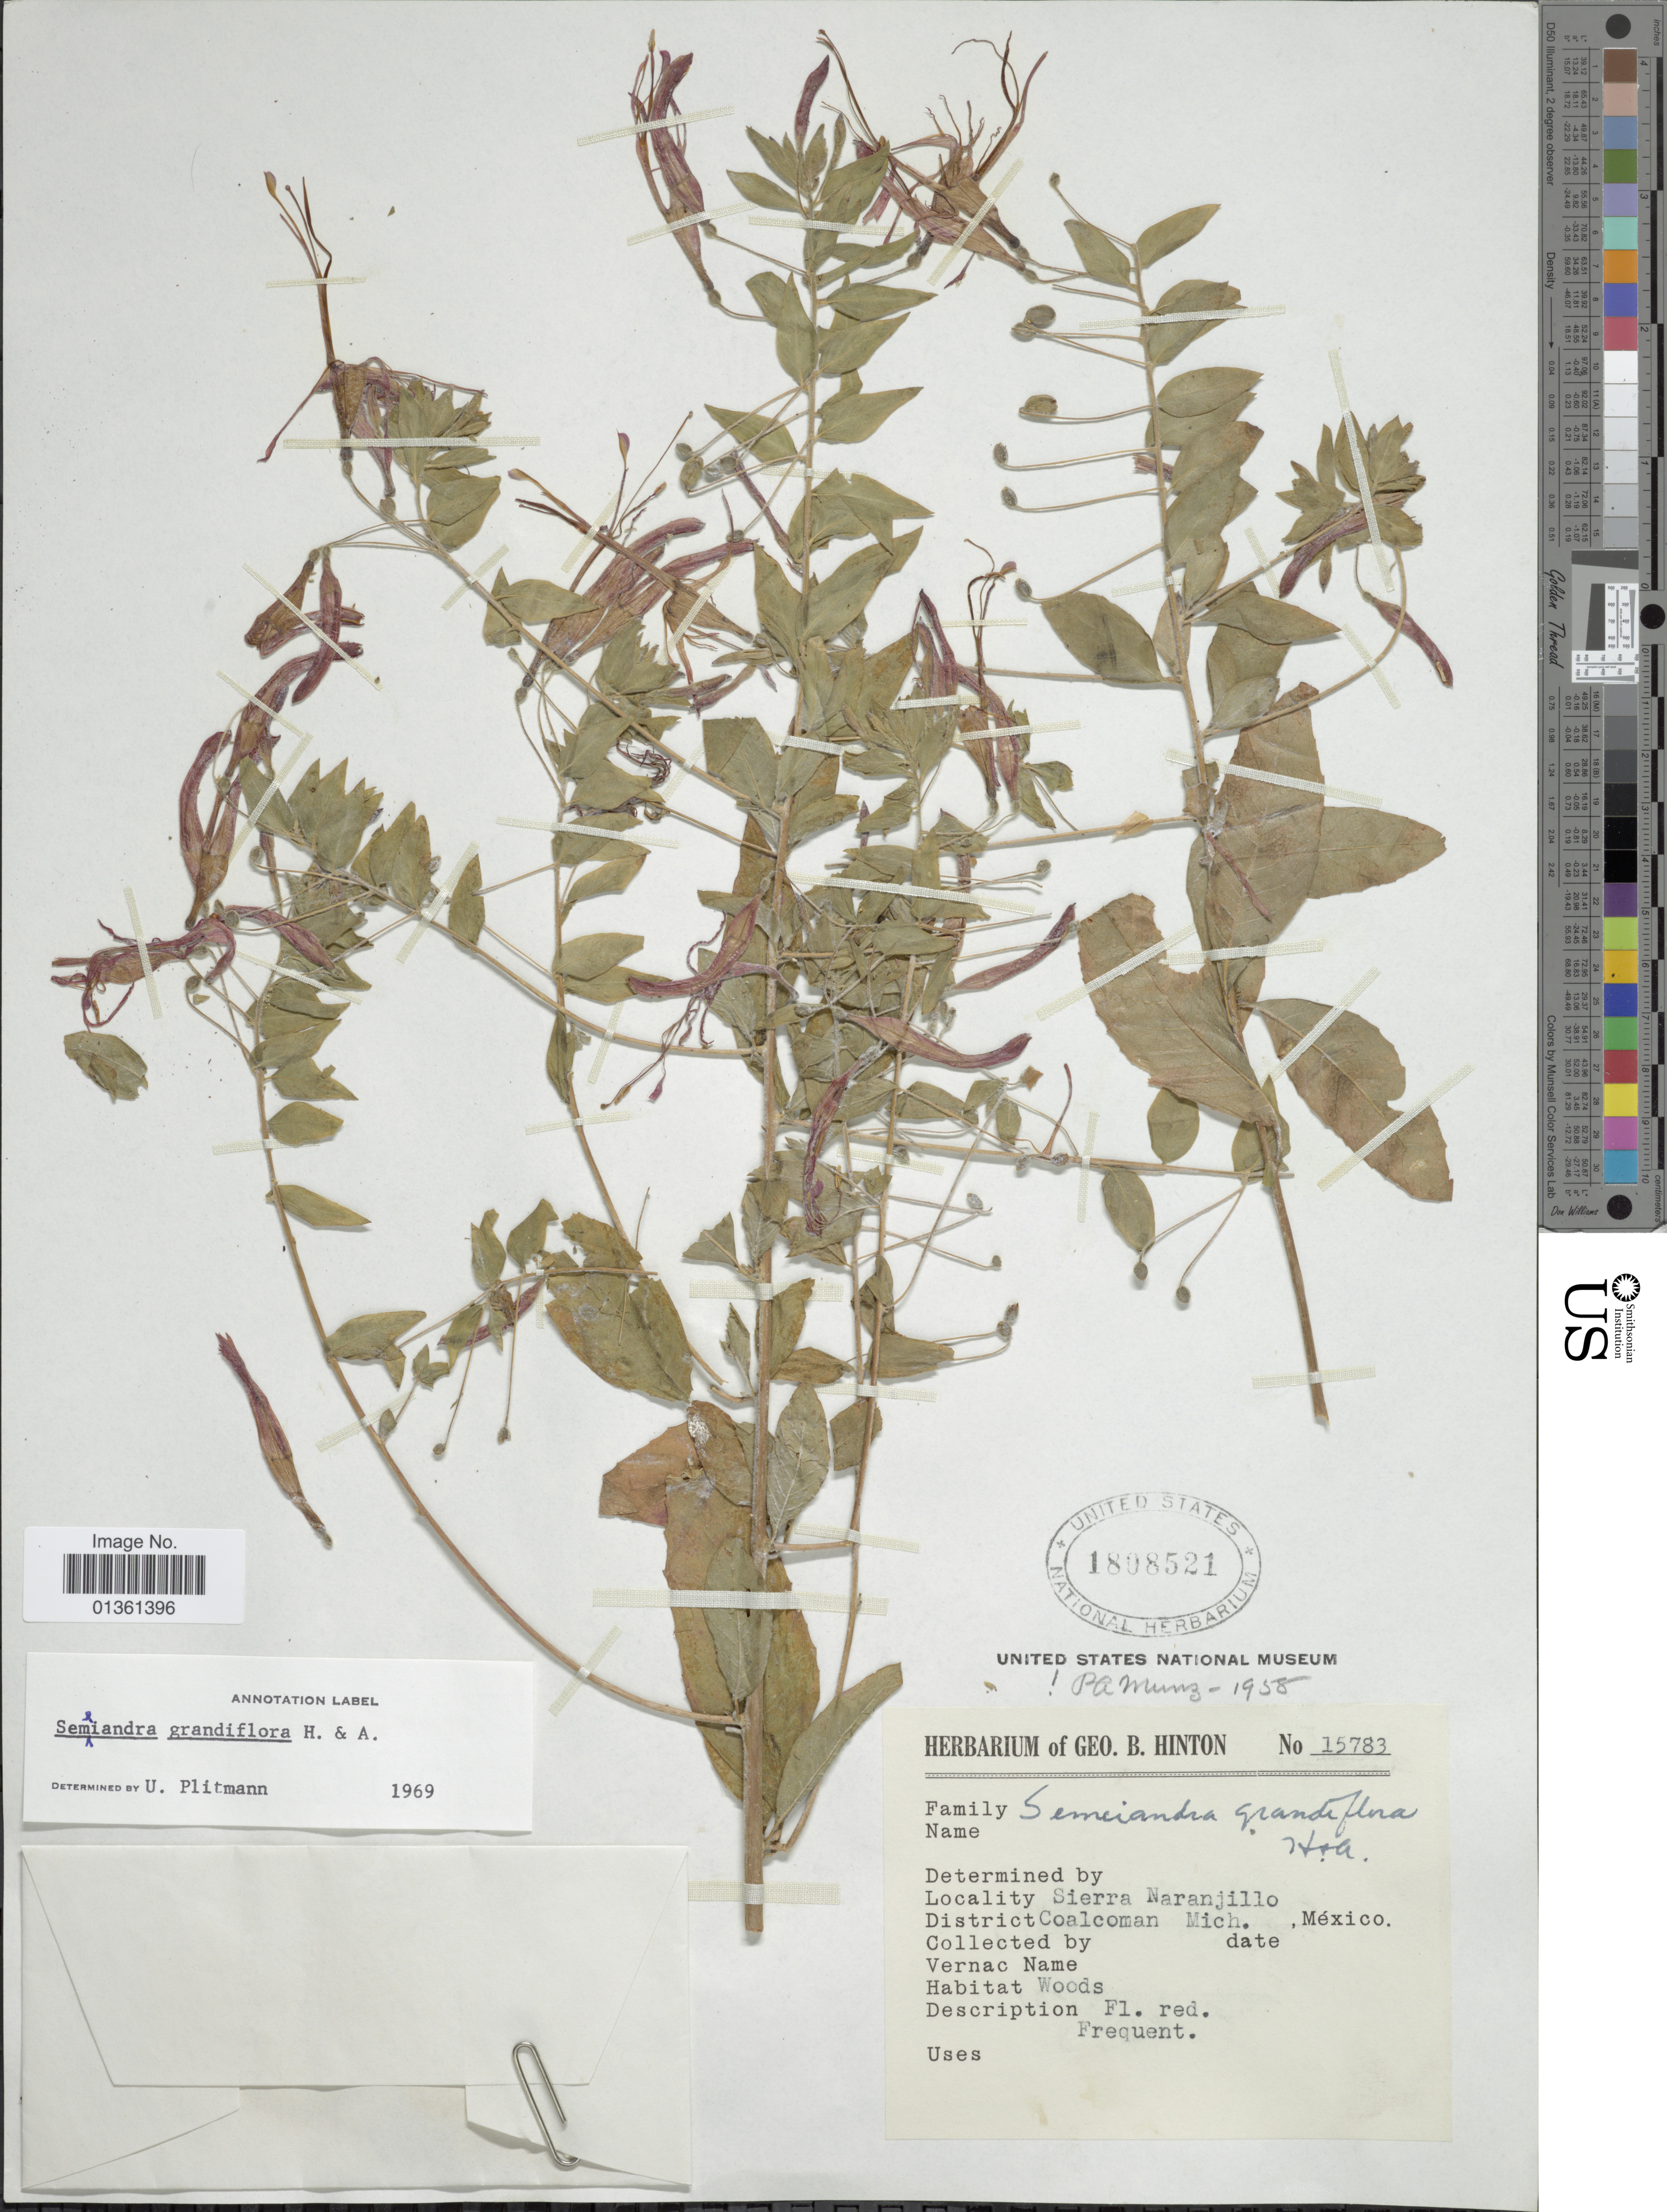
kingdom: Plantae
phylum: Tracheophyta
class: Magnoliopsida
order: Myrtales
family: Onagraceae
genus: Lopezia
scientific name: Lopezia semeiandra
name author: Plitmann et al.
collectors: G. B. Hinton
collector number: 15783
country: Mexico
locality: Sierra Naranjillo. District Coalcoman, Mich.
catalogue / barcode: US 1808521